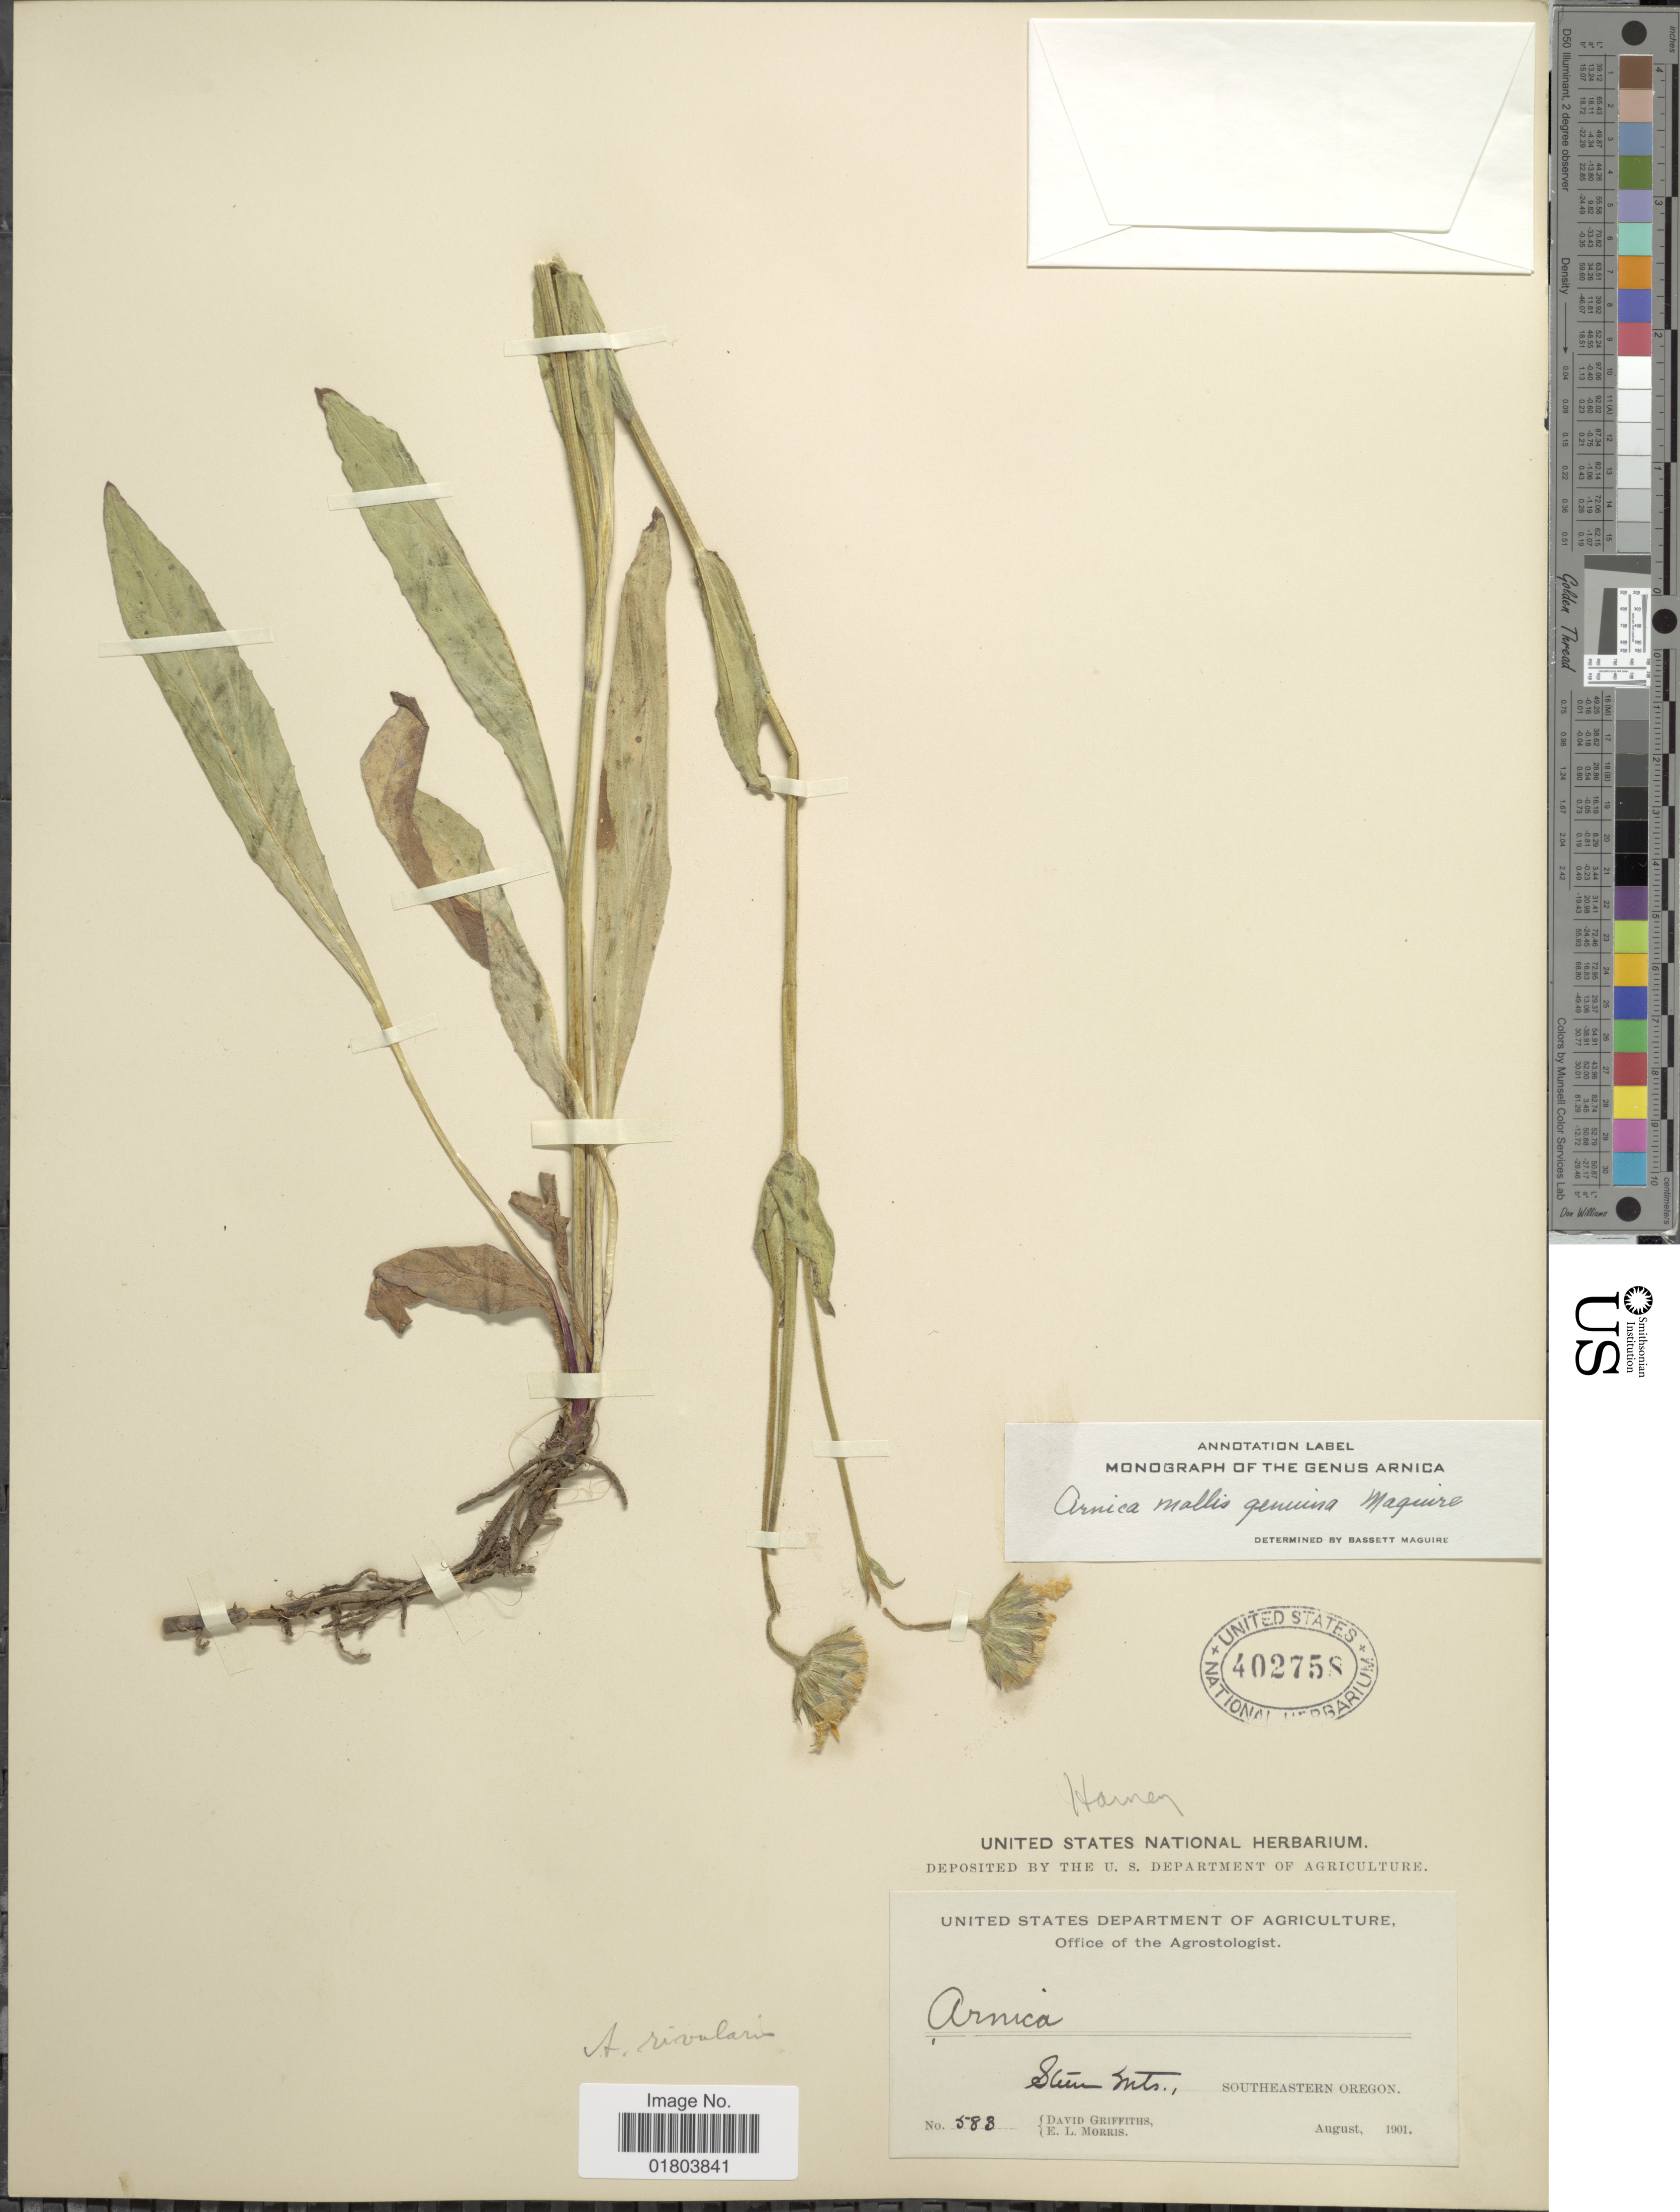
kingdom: Plantae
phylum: Tracheophyta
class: Magnoliopsida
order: Asterales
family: Asteraceae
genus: Arnica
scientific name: Arnica mollis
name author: Hook.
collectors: D. Griffiths & E. Morris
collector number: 583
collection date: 1901-08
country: United States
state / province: Oregon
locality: Stan Mts, Southeastern Oregon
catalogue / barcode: US 402758